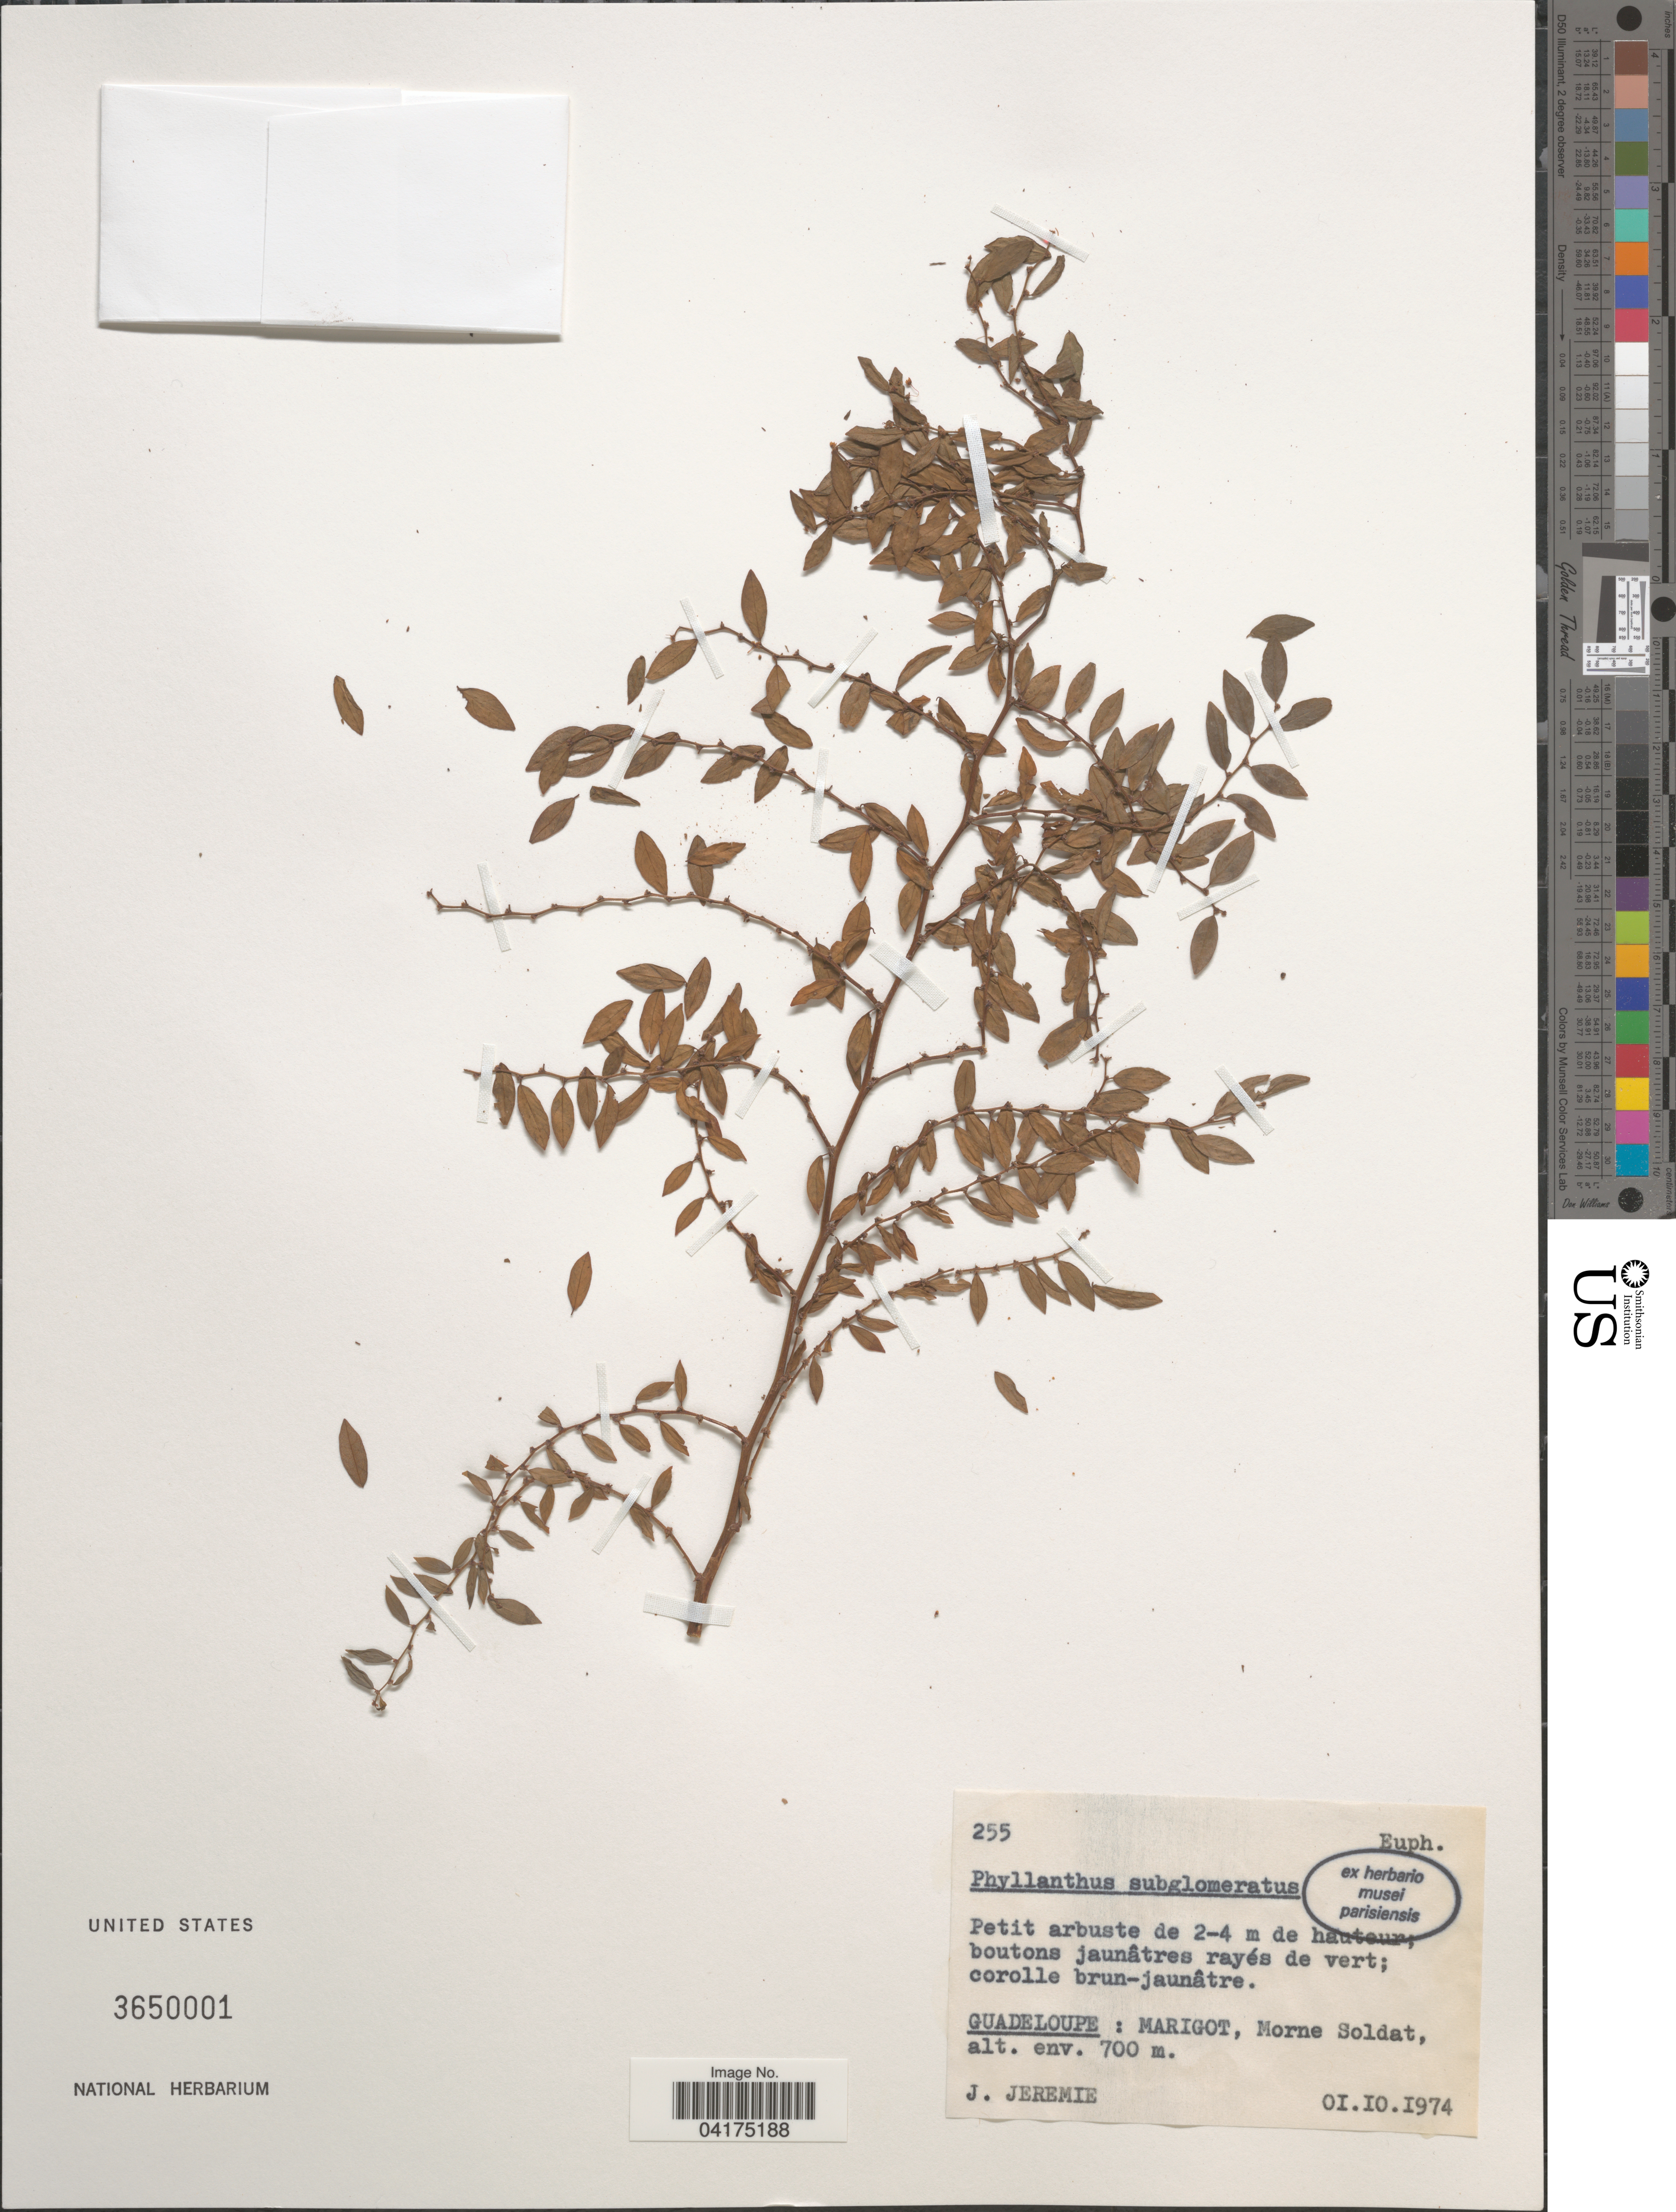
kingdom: Plantae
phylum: Tracheophyta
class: Magnoliopsida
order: Malpighiales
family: Phyllanthaceae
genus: Phyllanthus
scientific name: Phyllanthus subglomeratus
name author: Poir.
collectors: J. Jérémie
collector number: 255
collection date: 1974-10-01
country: Guadeloupe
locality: Marigot, Morne Soldat.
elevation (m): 700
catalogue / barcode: US 3650001